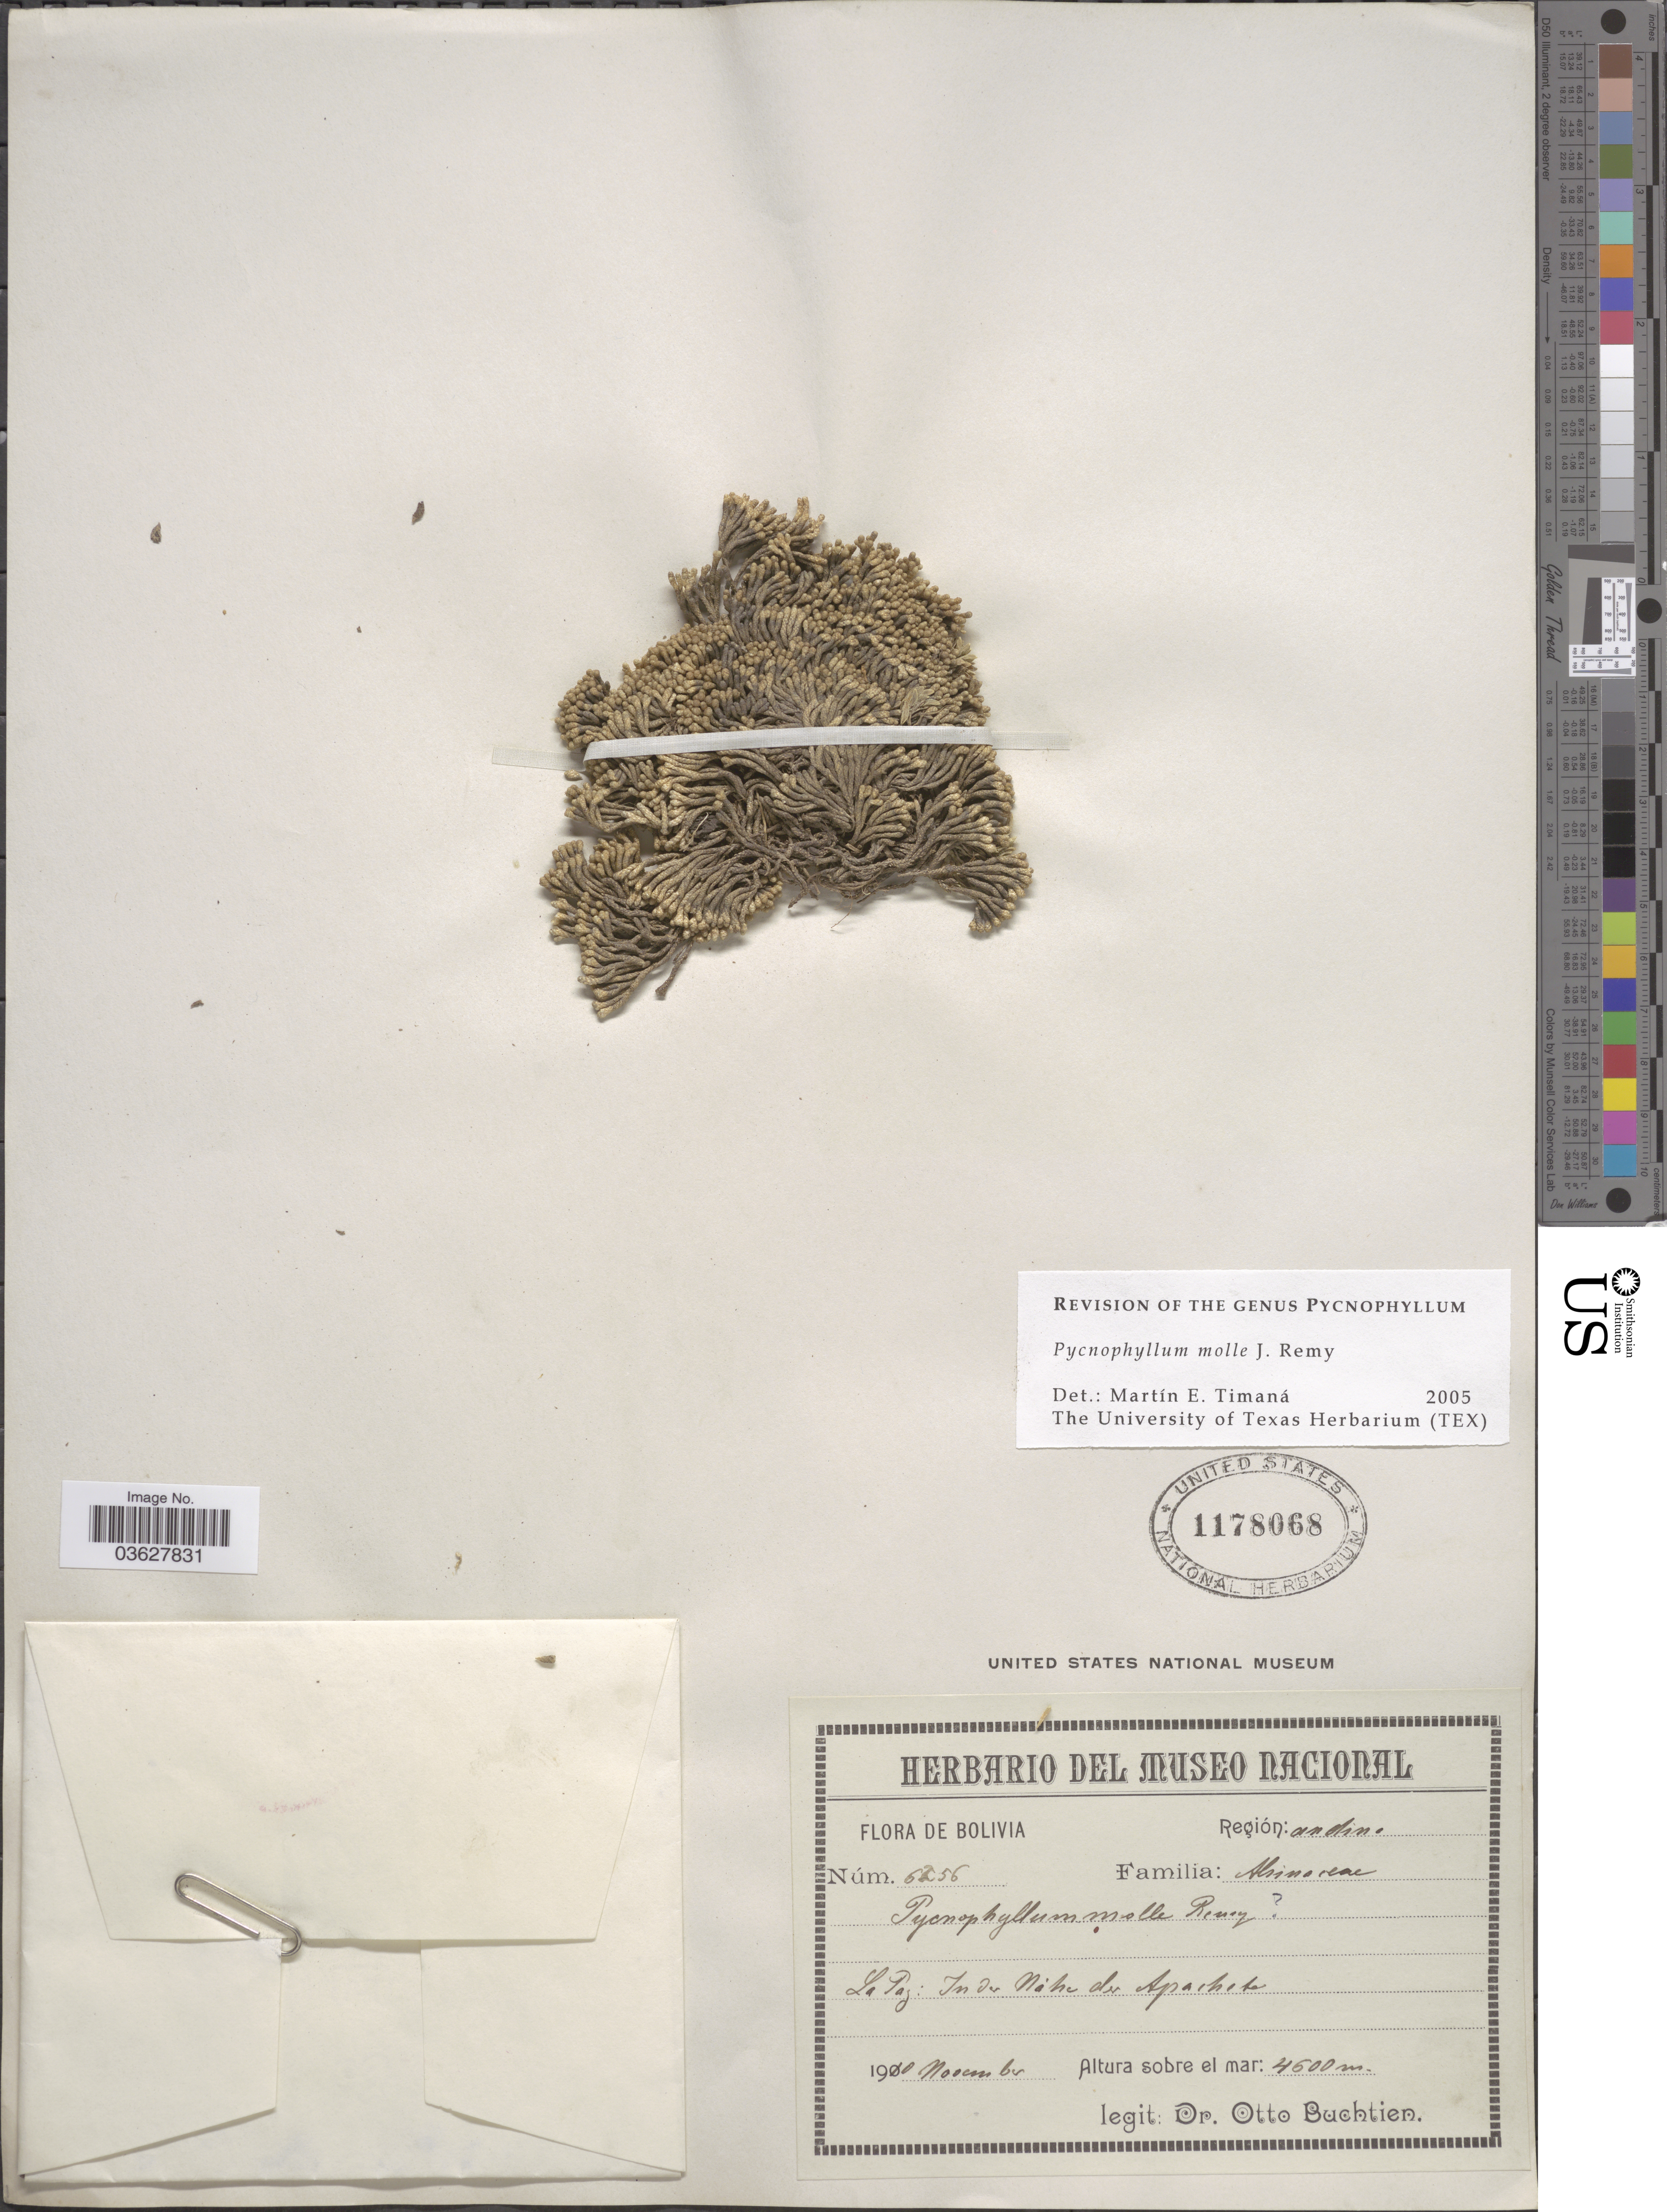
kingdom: Plantae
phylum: Tracheophyta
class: Magnoliopsida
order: Caryophyllales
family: Caryophyllaceae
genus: Pycnophyllum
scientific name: Pycnophyllum molle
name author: J. Rémy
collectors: O. Buchtien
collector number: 5256*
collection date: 1910-11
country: Bolivia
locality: Región: andine. La Paz: In der Nahe du Apacheta.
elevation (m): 4500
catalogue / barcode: US 1178068